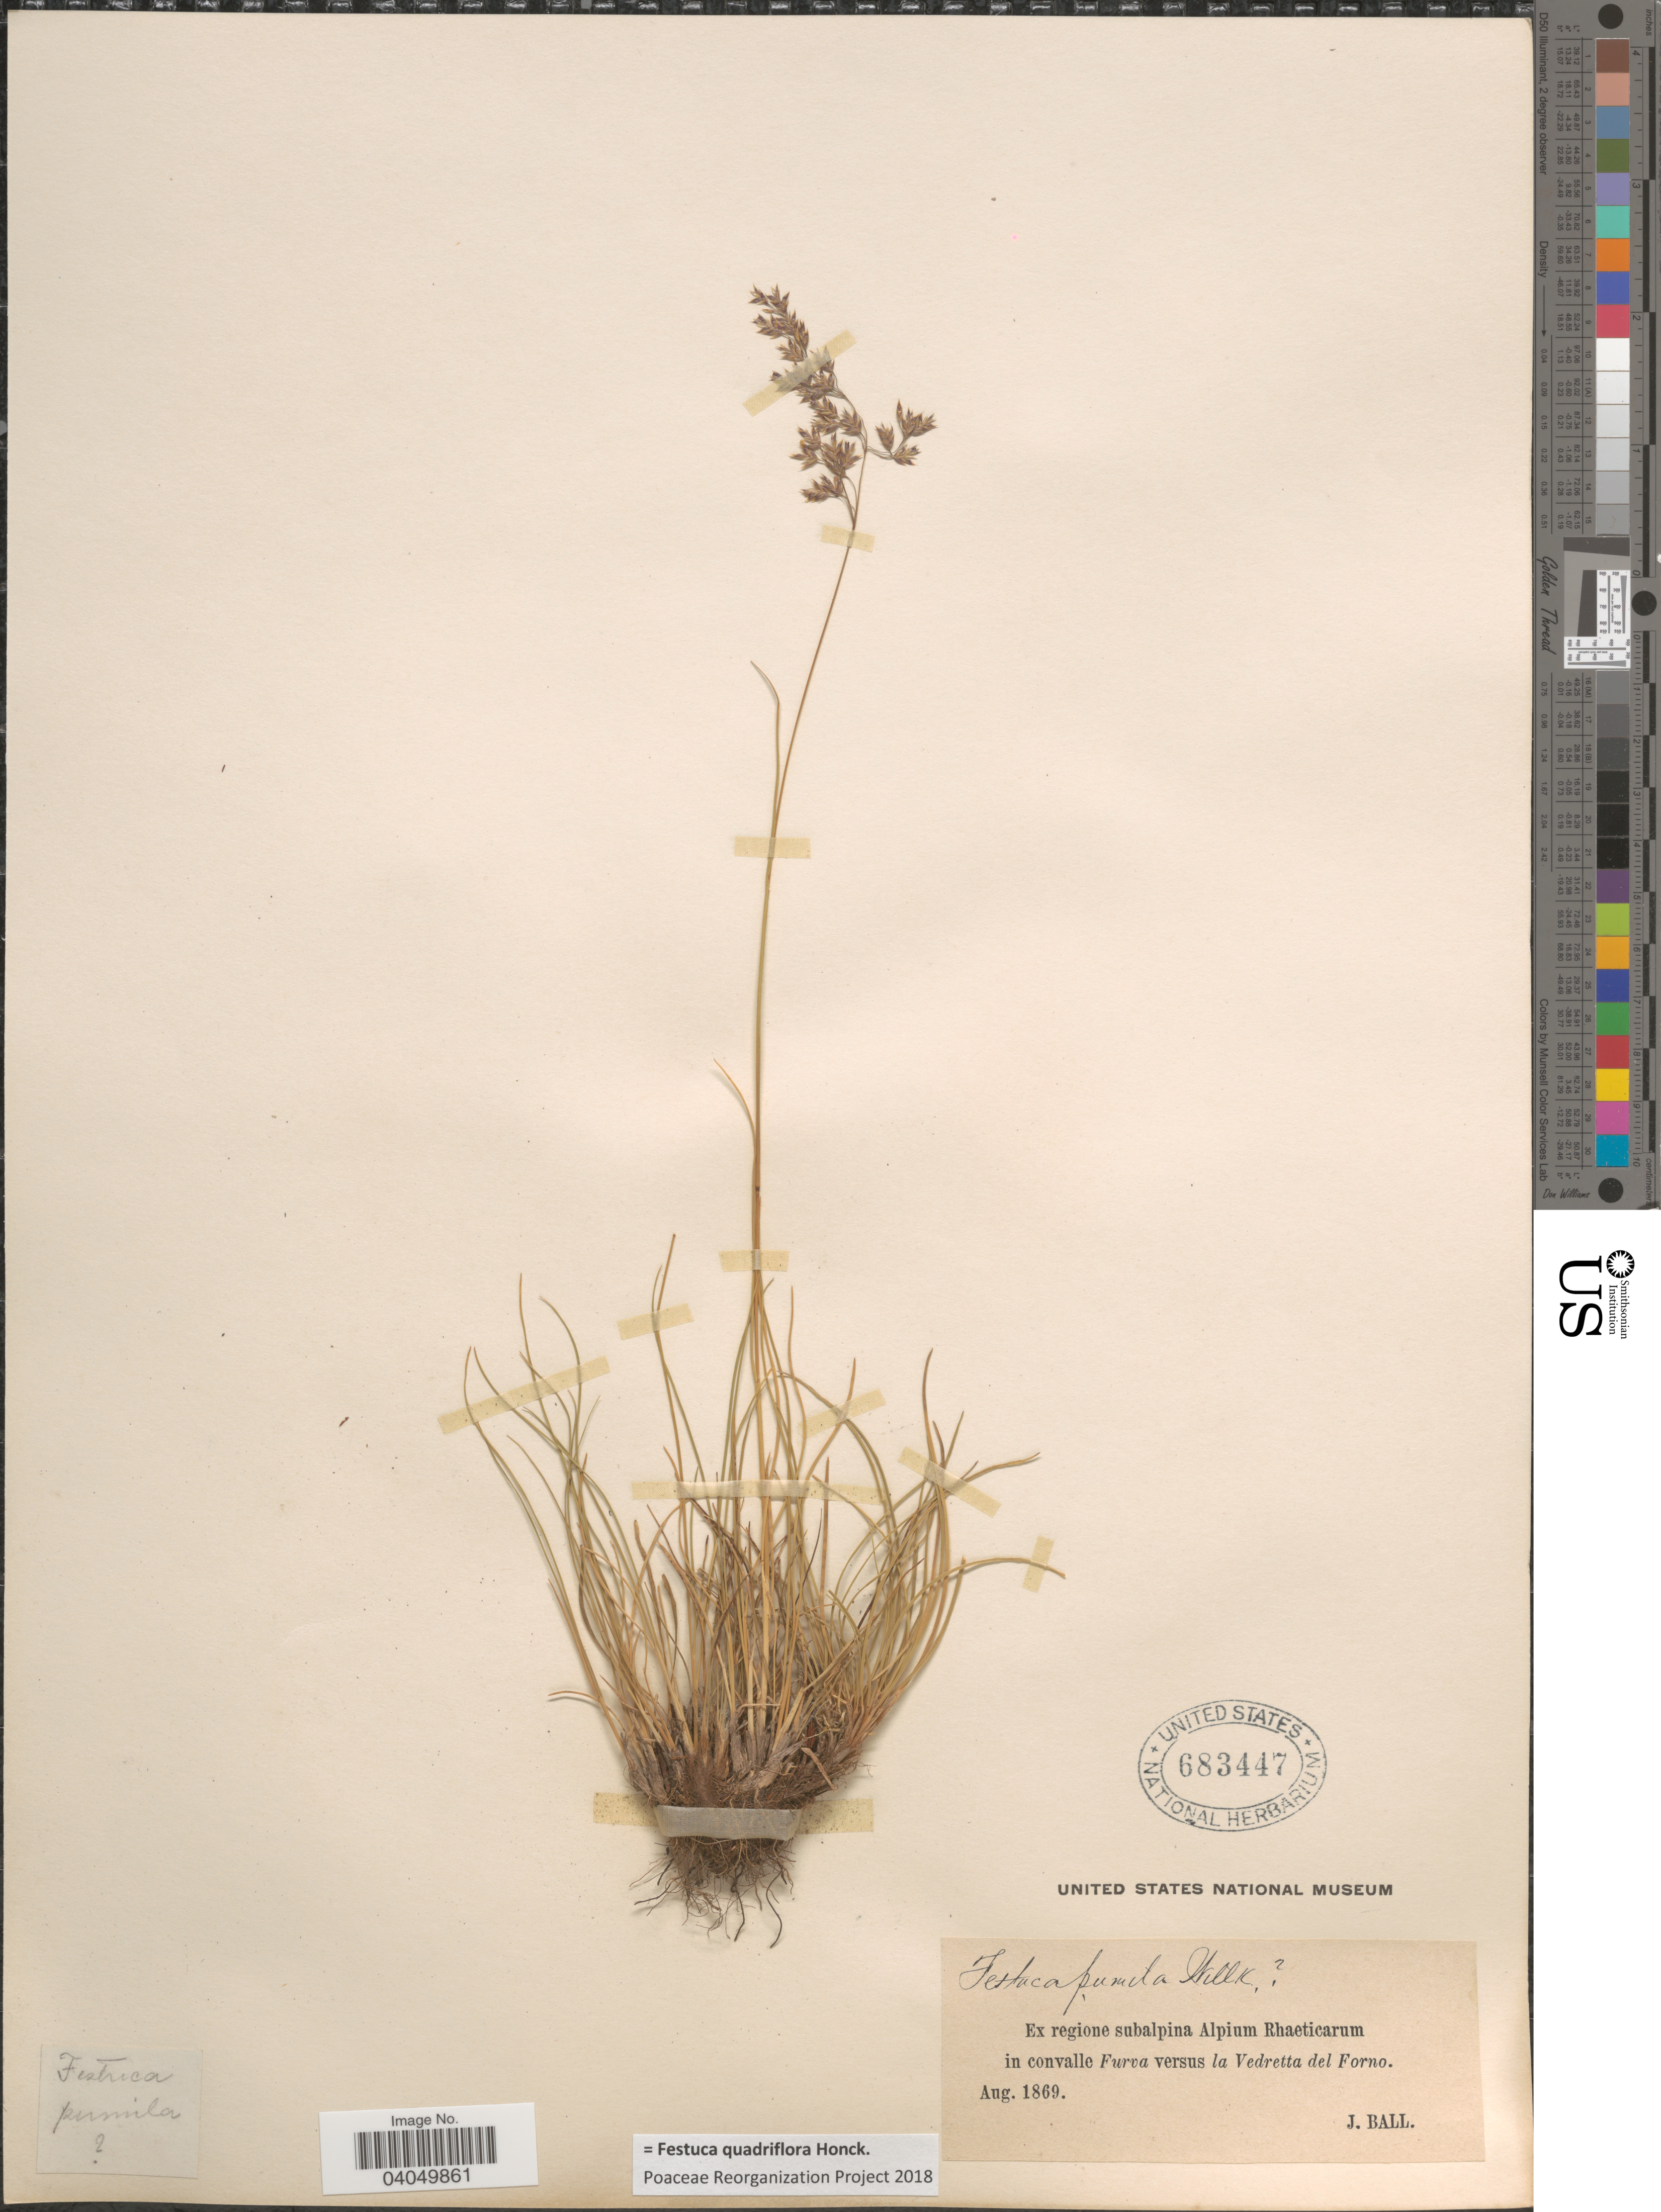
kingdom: Plantae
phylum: Tracheophyta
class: Liliopsida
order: Poales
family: Poaceae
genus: Festuca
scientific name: Festuca quadriflora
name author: Honck.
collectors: J. Ball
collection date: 1869-08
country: Italy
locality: Ex regione subalpina Alpium Rhaeticarum in convalle Furva versus la Vedretta del Forno.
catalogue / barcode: US 683447